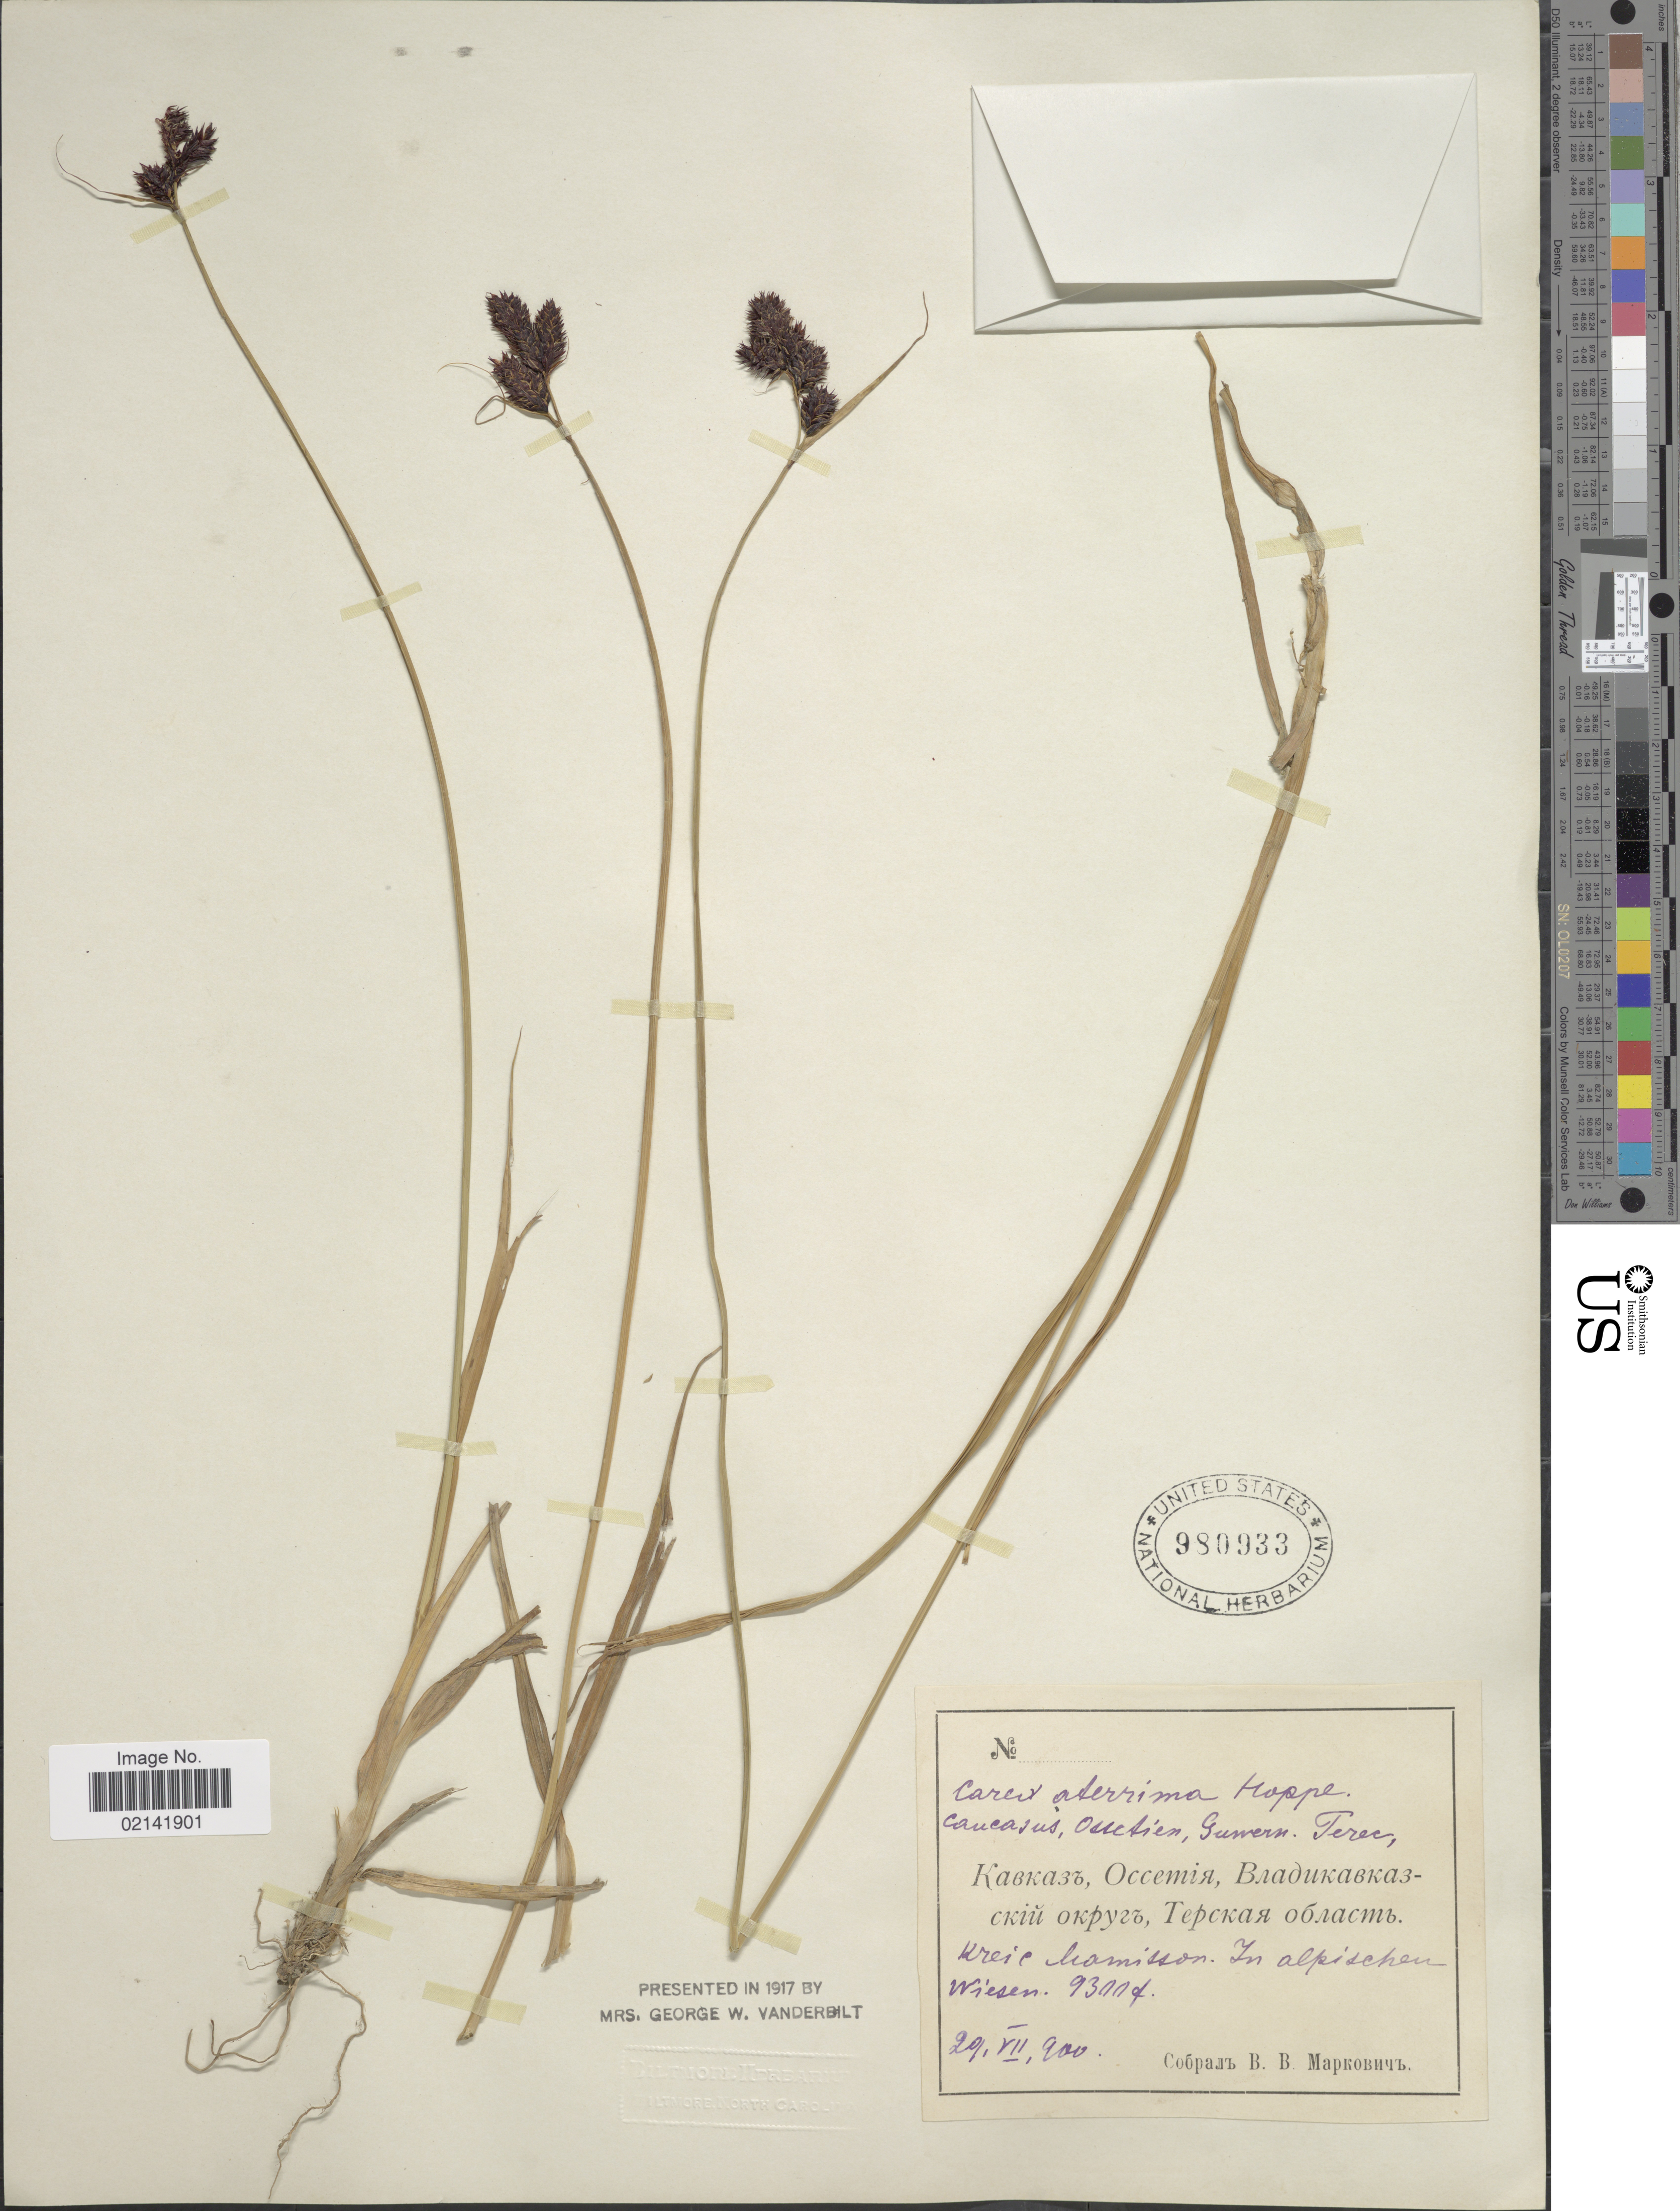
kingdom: Plantae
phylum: Tracheophyta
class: Liliopsida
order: Poales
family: Cyperaceae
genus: Carex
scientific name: Carex aterrima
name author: Hoppe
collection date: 1900-07-29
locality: X. Kreic kamisson. In alpischen Wiesen.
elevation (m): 2835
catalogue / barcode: US 980933